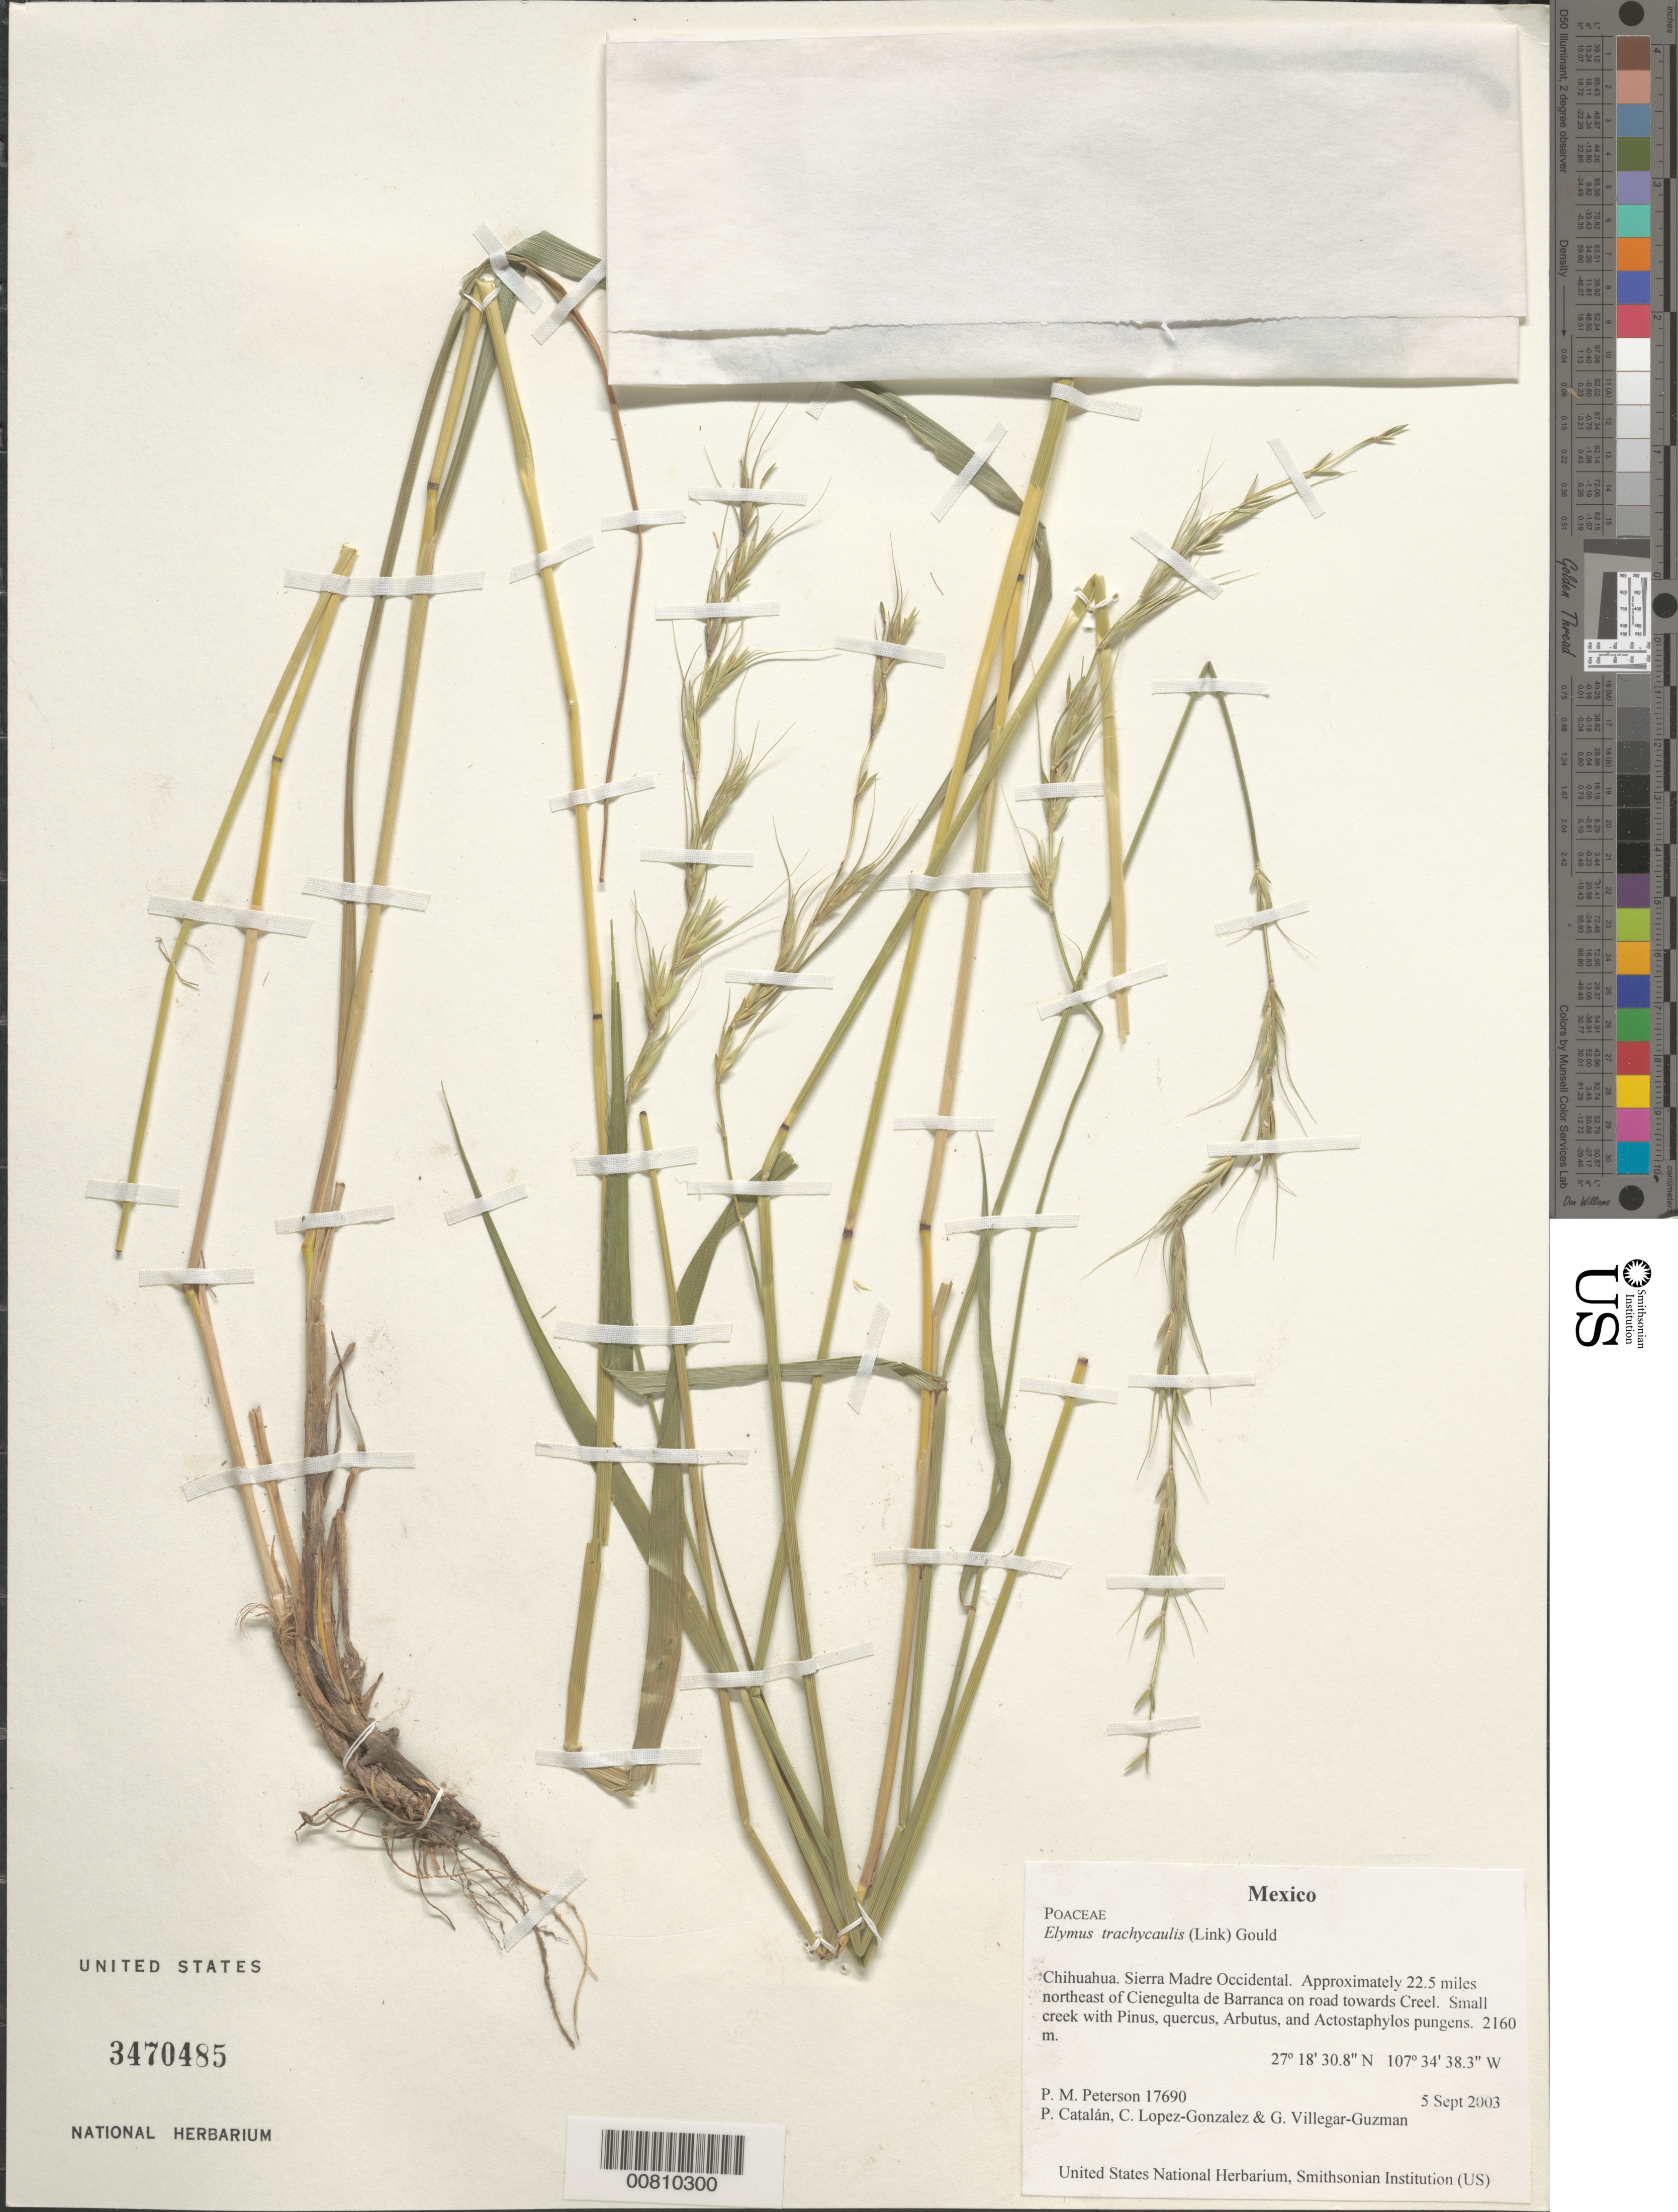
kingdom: Plantae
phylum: Tracheophyta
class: Liliopsida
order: Poales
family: Poaceae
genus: Elymus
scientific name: Elymus trachycaulus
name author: (Link) Gould ex Shinners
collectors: P. M. Peterson, P. Catalán, C. Lopez-Gonzalez & G. Villegar-Guzman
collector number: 17690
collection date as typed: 05 Sep 2003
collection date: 2003-09-05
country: Mexico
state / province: Chihuahua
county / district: Sierra Madre Occidental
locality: Approximately 22.5 miles northeast of Cienegulta de Barranca on road towards Creel. Small creek with Pinus, quercus, Arbutus, and Actostaphylos pungens.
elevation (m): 2160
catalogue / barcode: US 3470485